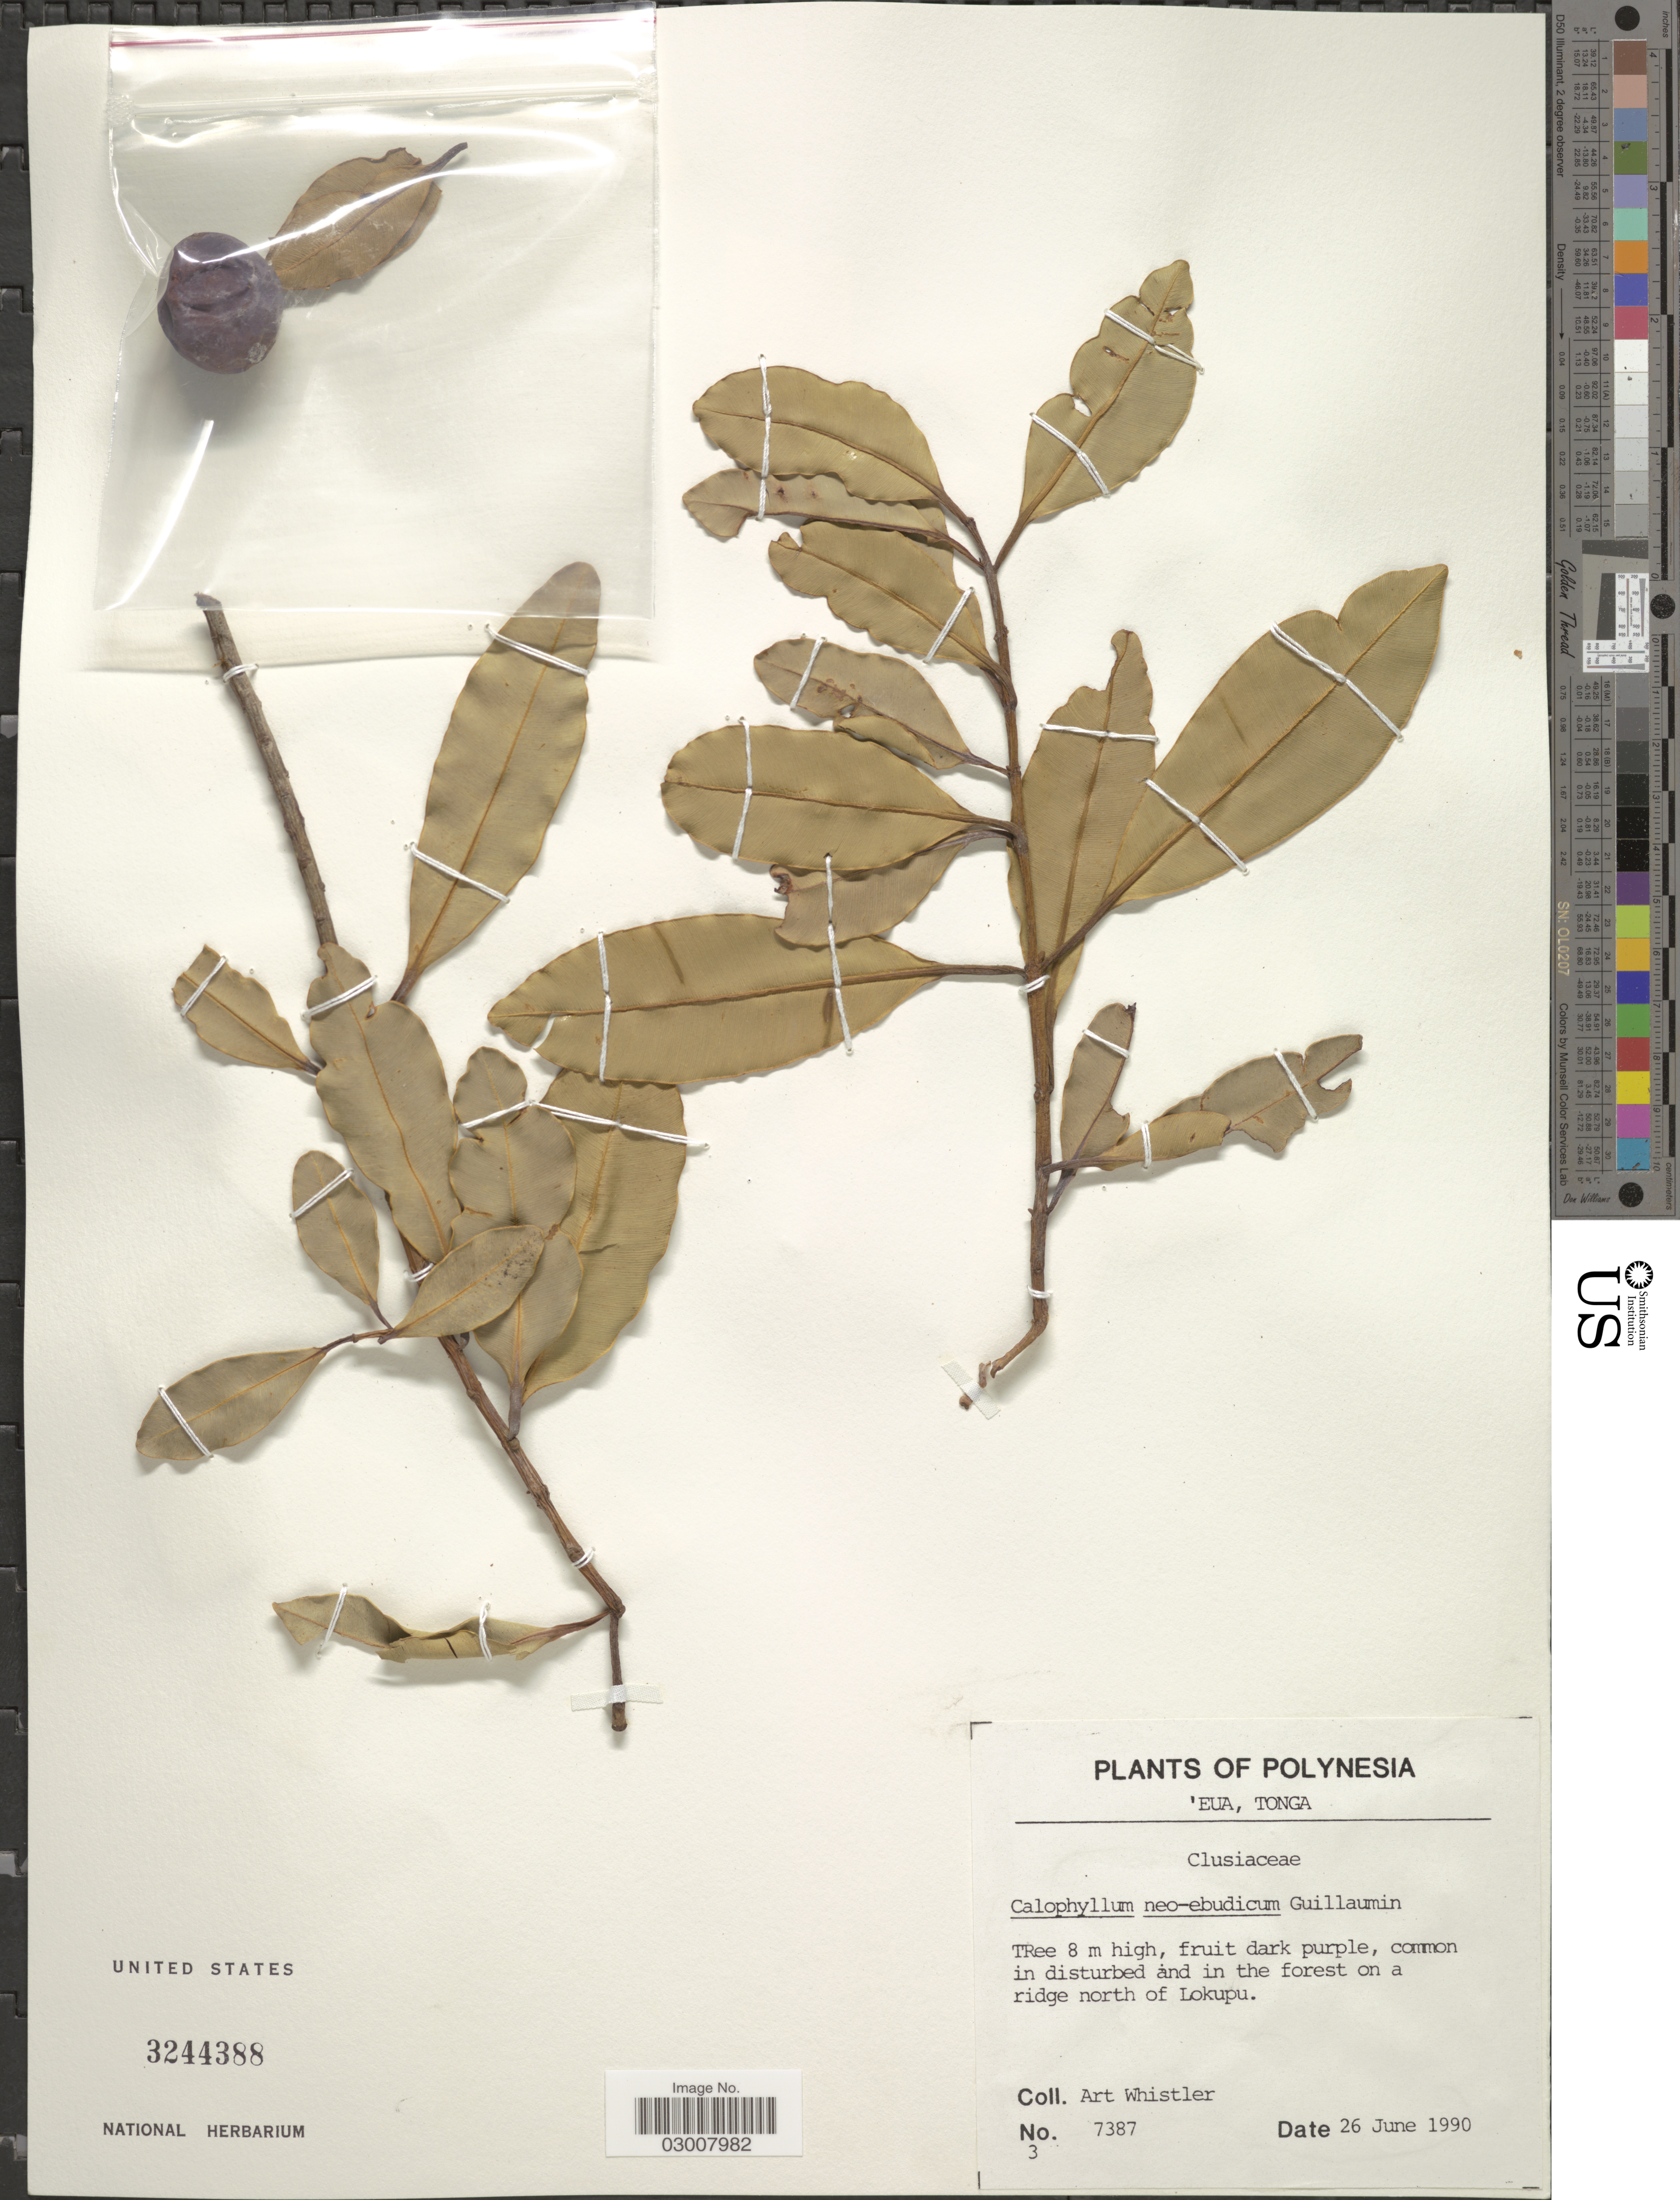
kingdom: Plantae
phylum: Tracheophyta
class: Magnoliopsida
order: Malpighiales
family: Calophyllaceae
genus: Calophyllum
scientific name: Calophyllum neoebudicum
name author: Guillaumin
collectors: A. Whistler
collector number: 7387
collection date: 1990-06-26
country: Tonga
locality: Polynesia. 'Eua, Tonga. Common in disturbed and in the forest on a ridge north of Lokupu.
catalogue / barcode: US 3244388